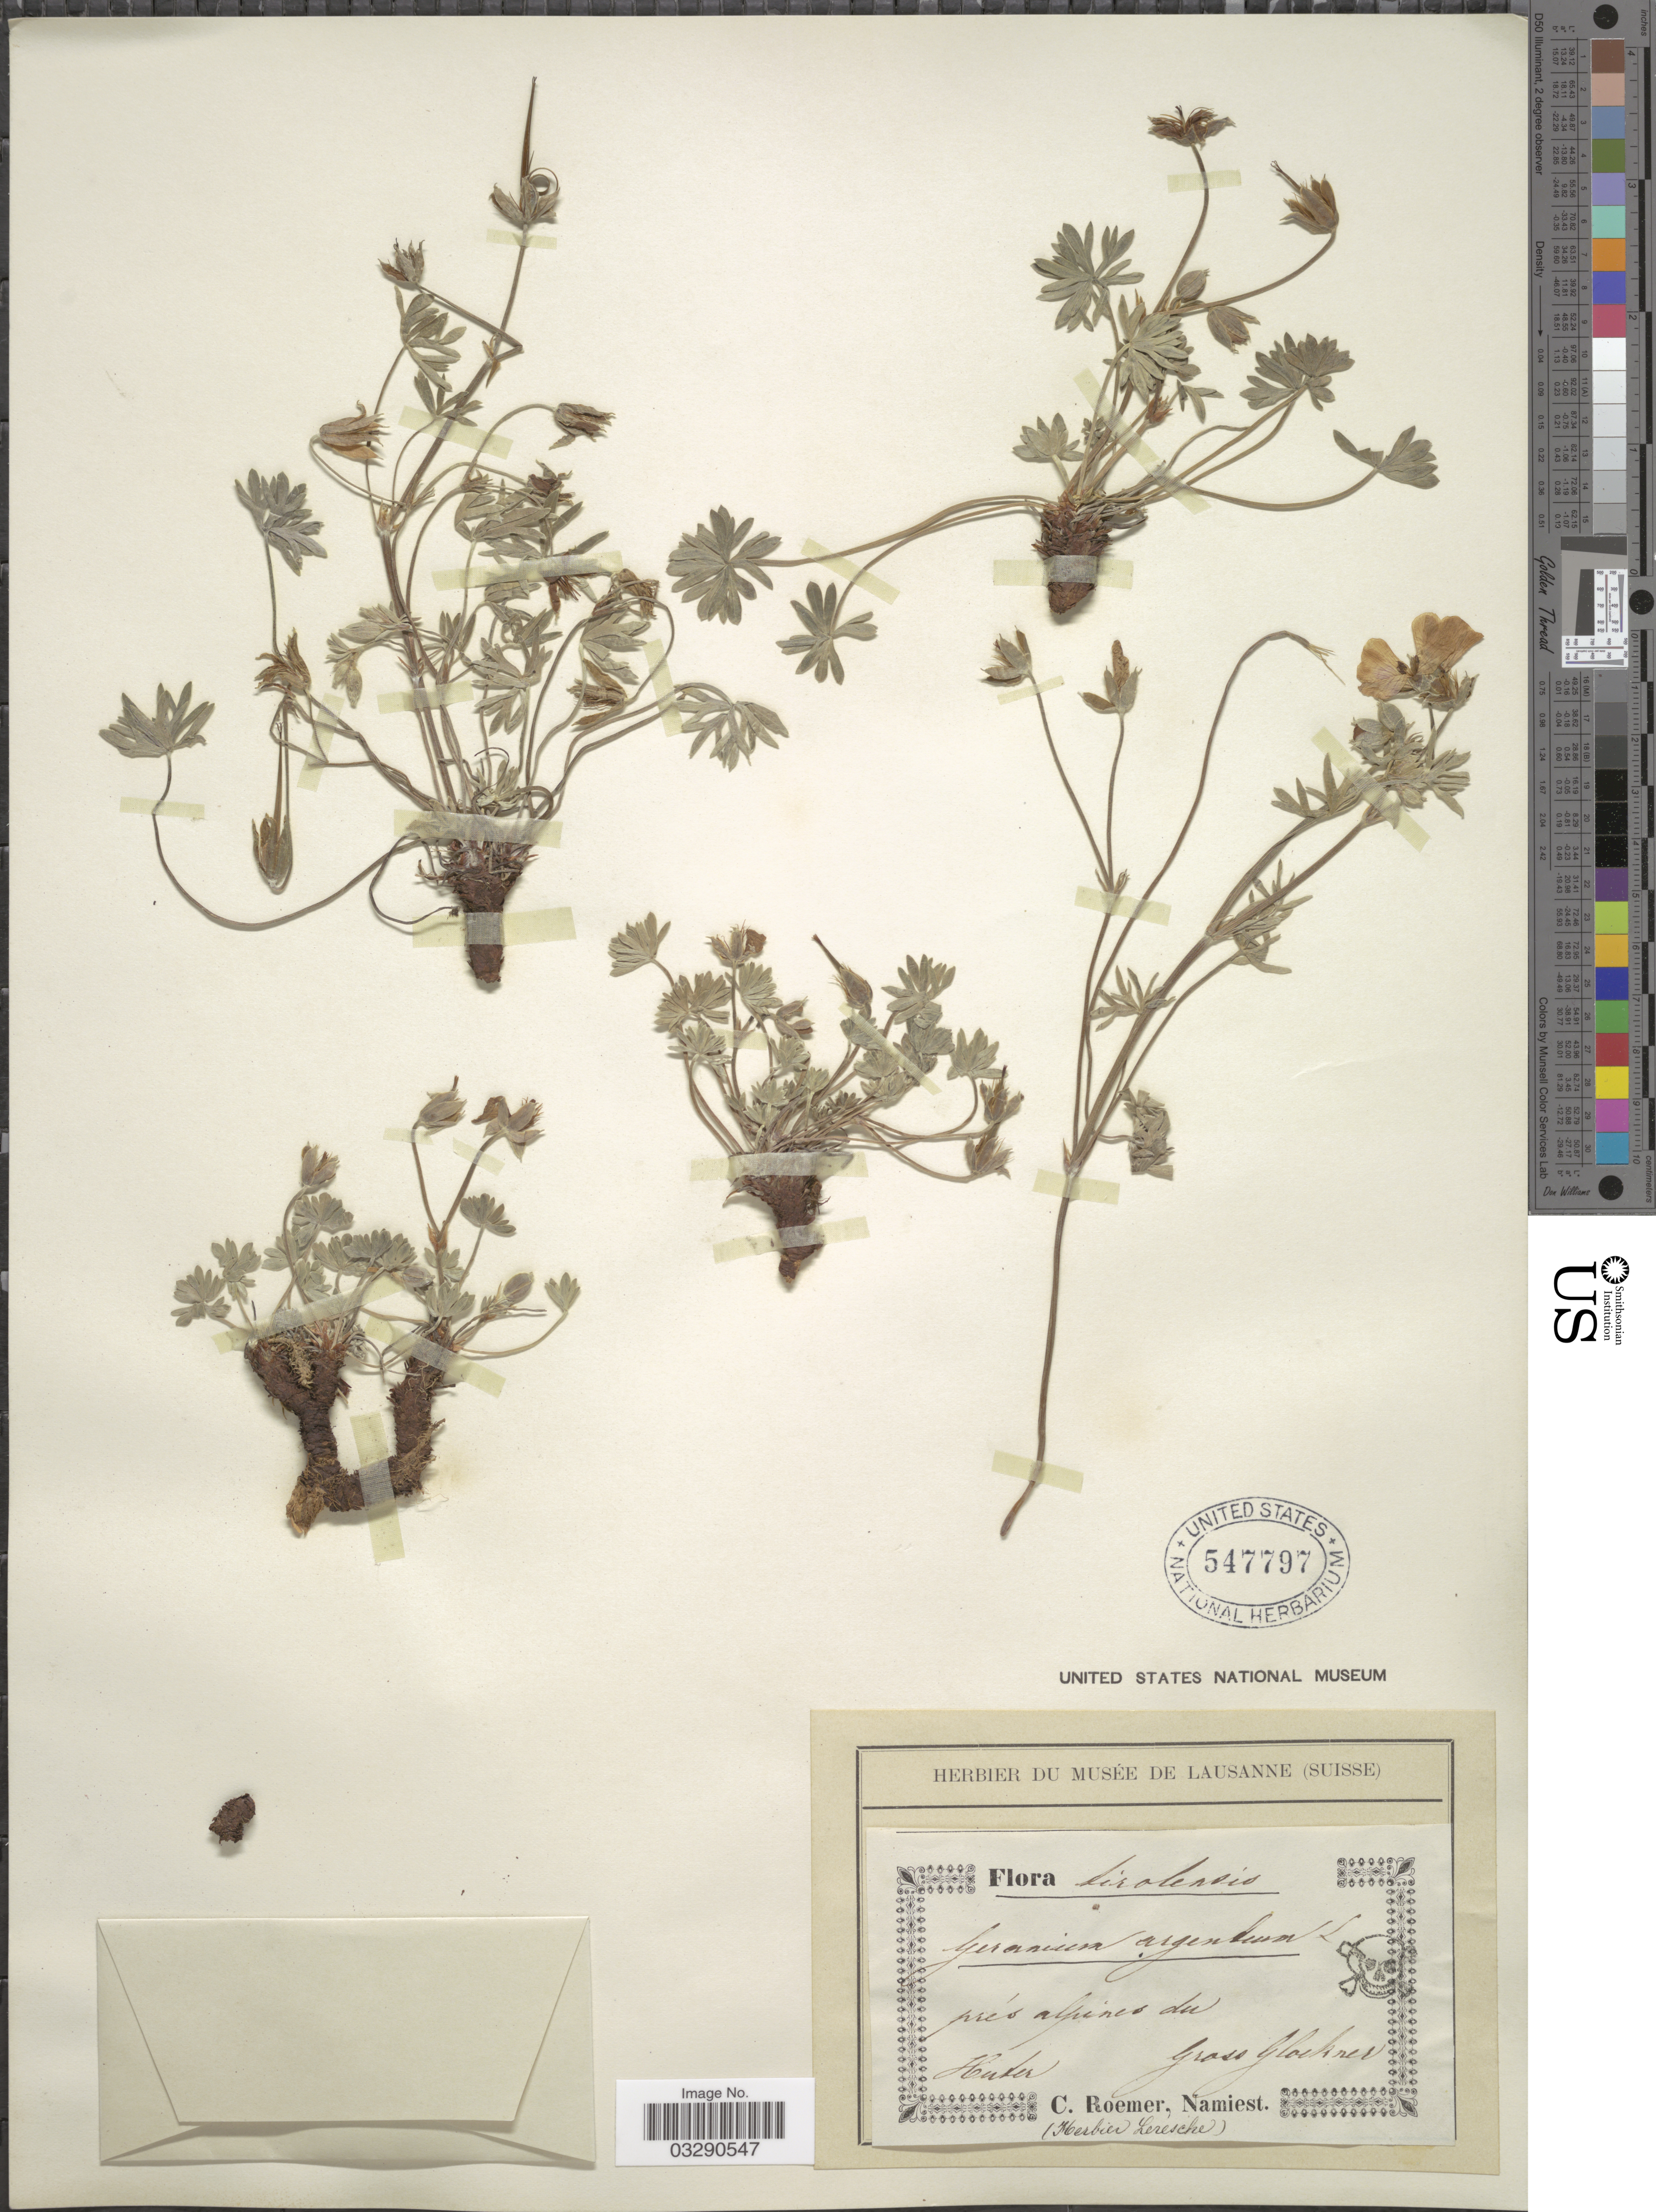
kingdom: Plantae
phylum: Tracheophyta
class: Magnoliopsida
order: Geraniales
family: Geraniaceae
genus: Geranium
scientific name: Geranium argenteum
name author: L.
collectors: -. Huter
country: Austria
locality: Tirolensis. Prés alpines du Gross Glockner.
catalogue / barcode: US 547797